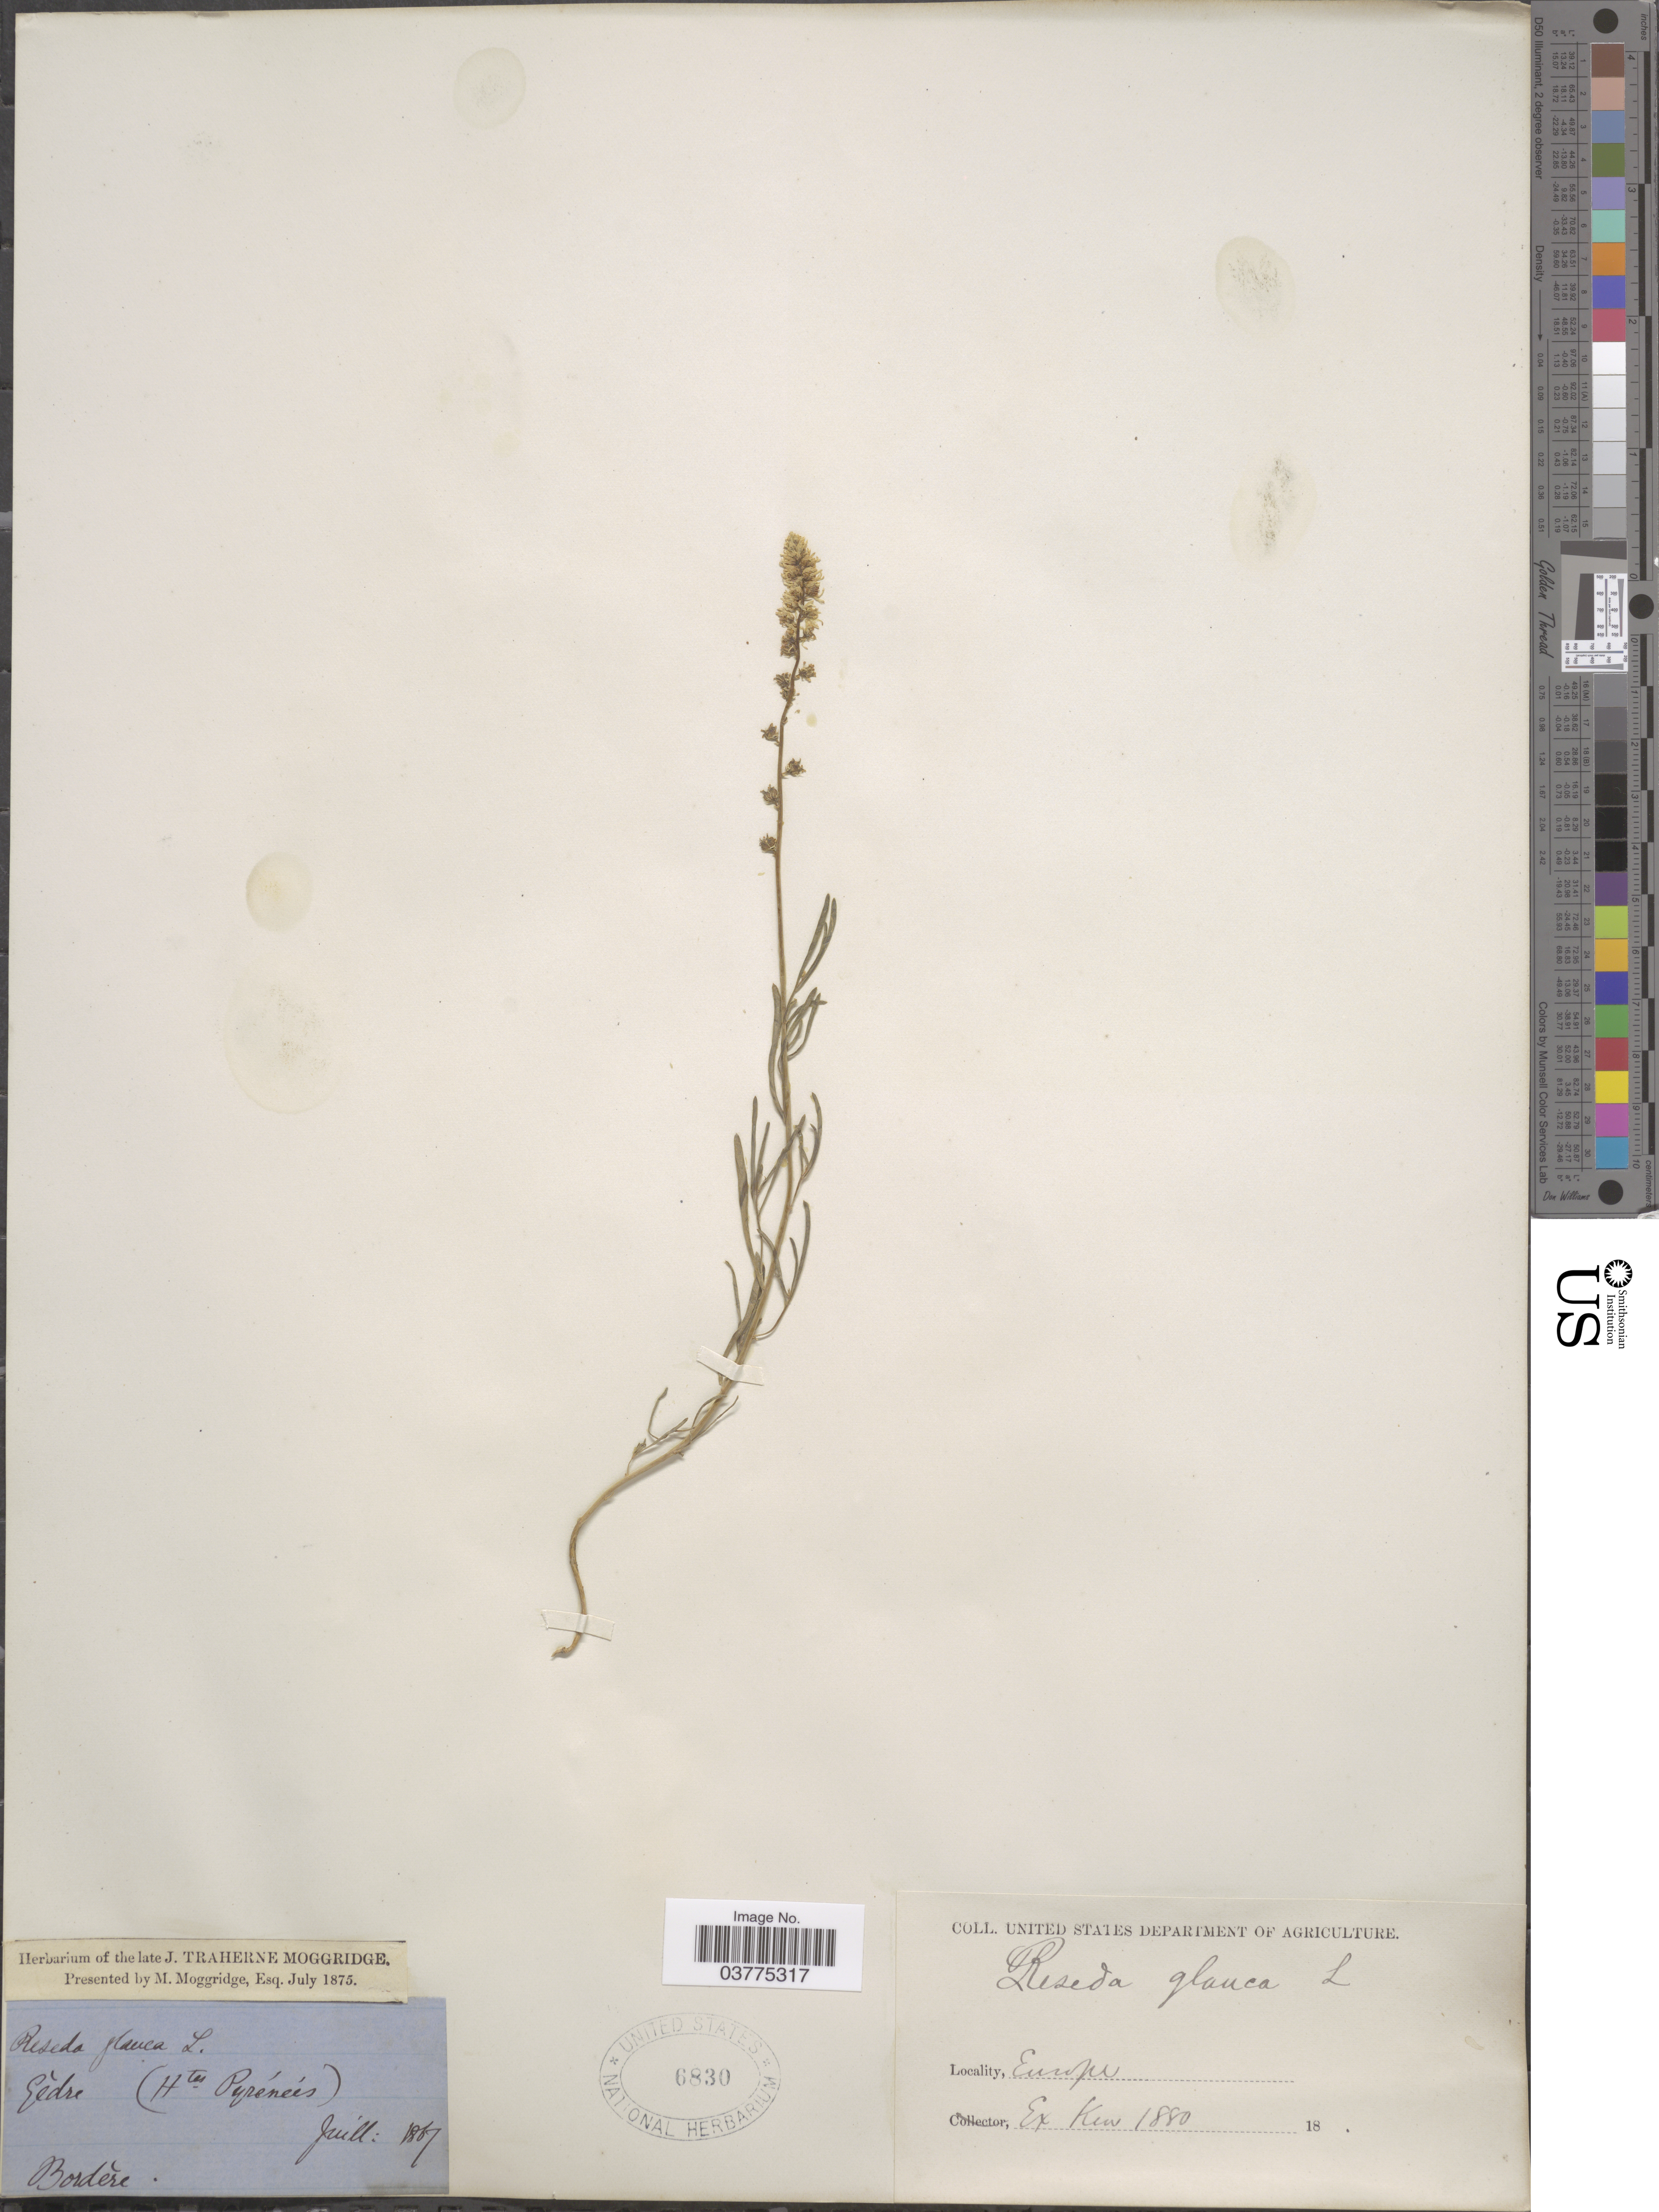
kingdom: Plantae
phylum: Tracheophyta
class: Magnoliopsida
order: Brassicales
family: Resedaceae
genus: Reseda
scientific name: Reseda glauca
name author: L.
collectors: -. Bordere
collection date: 1867-07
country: France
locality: Gédre ( Htes Pyréneés ). Europe.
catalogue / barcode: US 6830